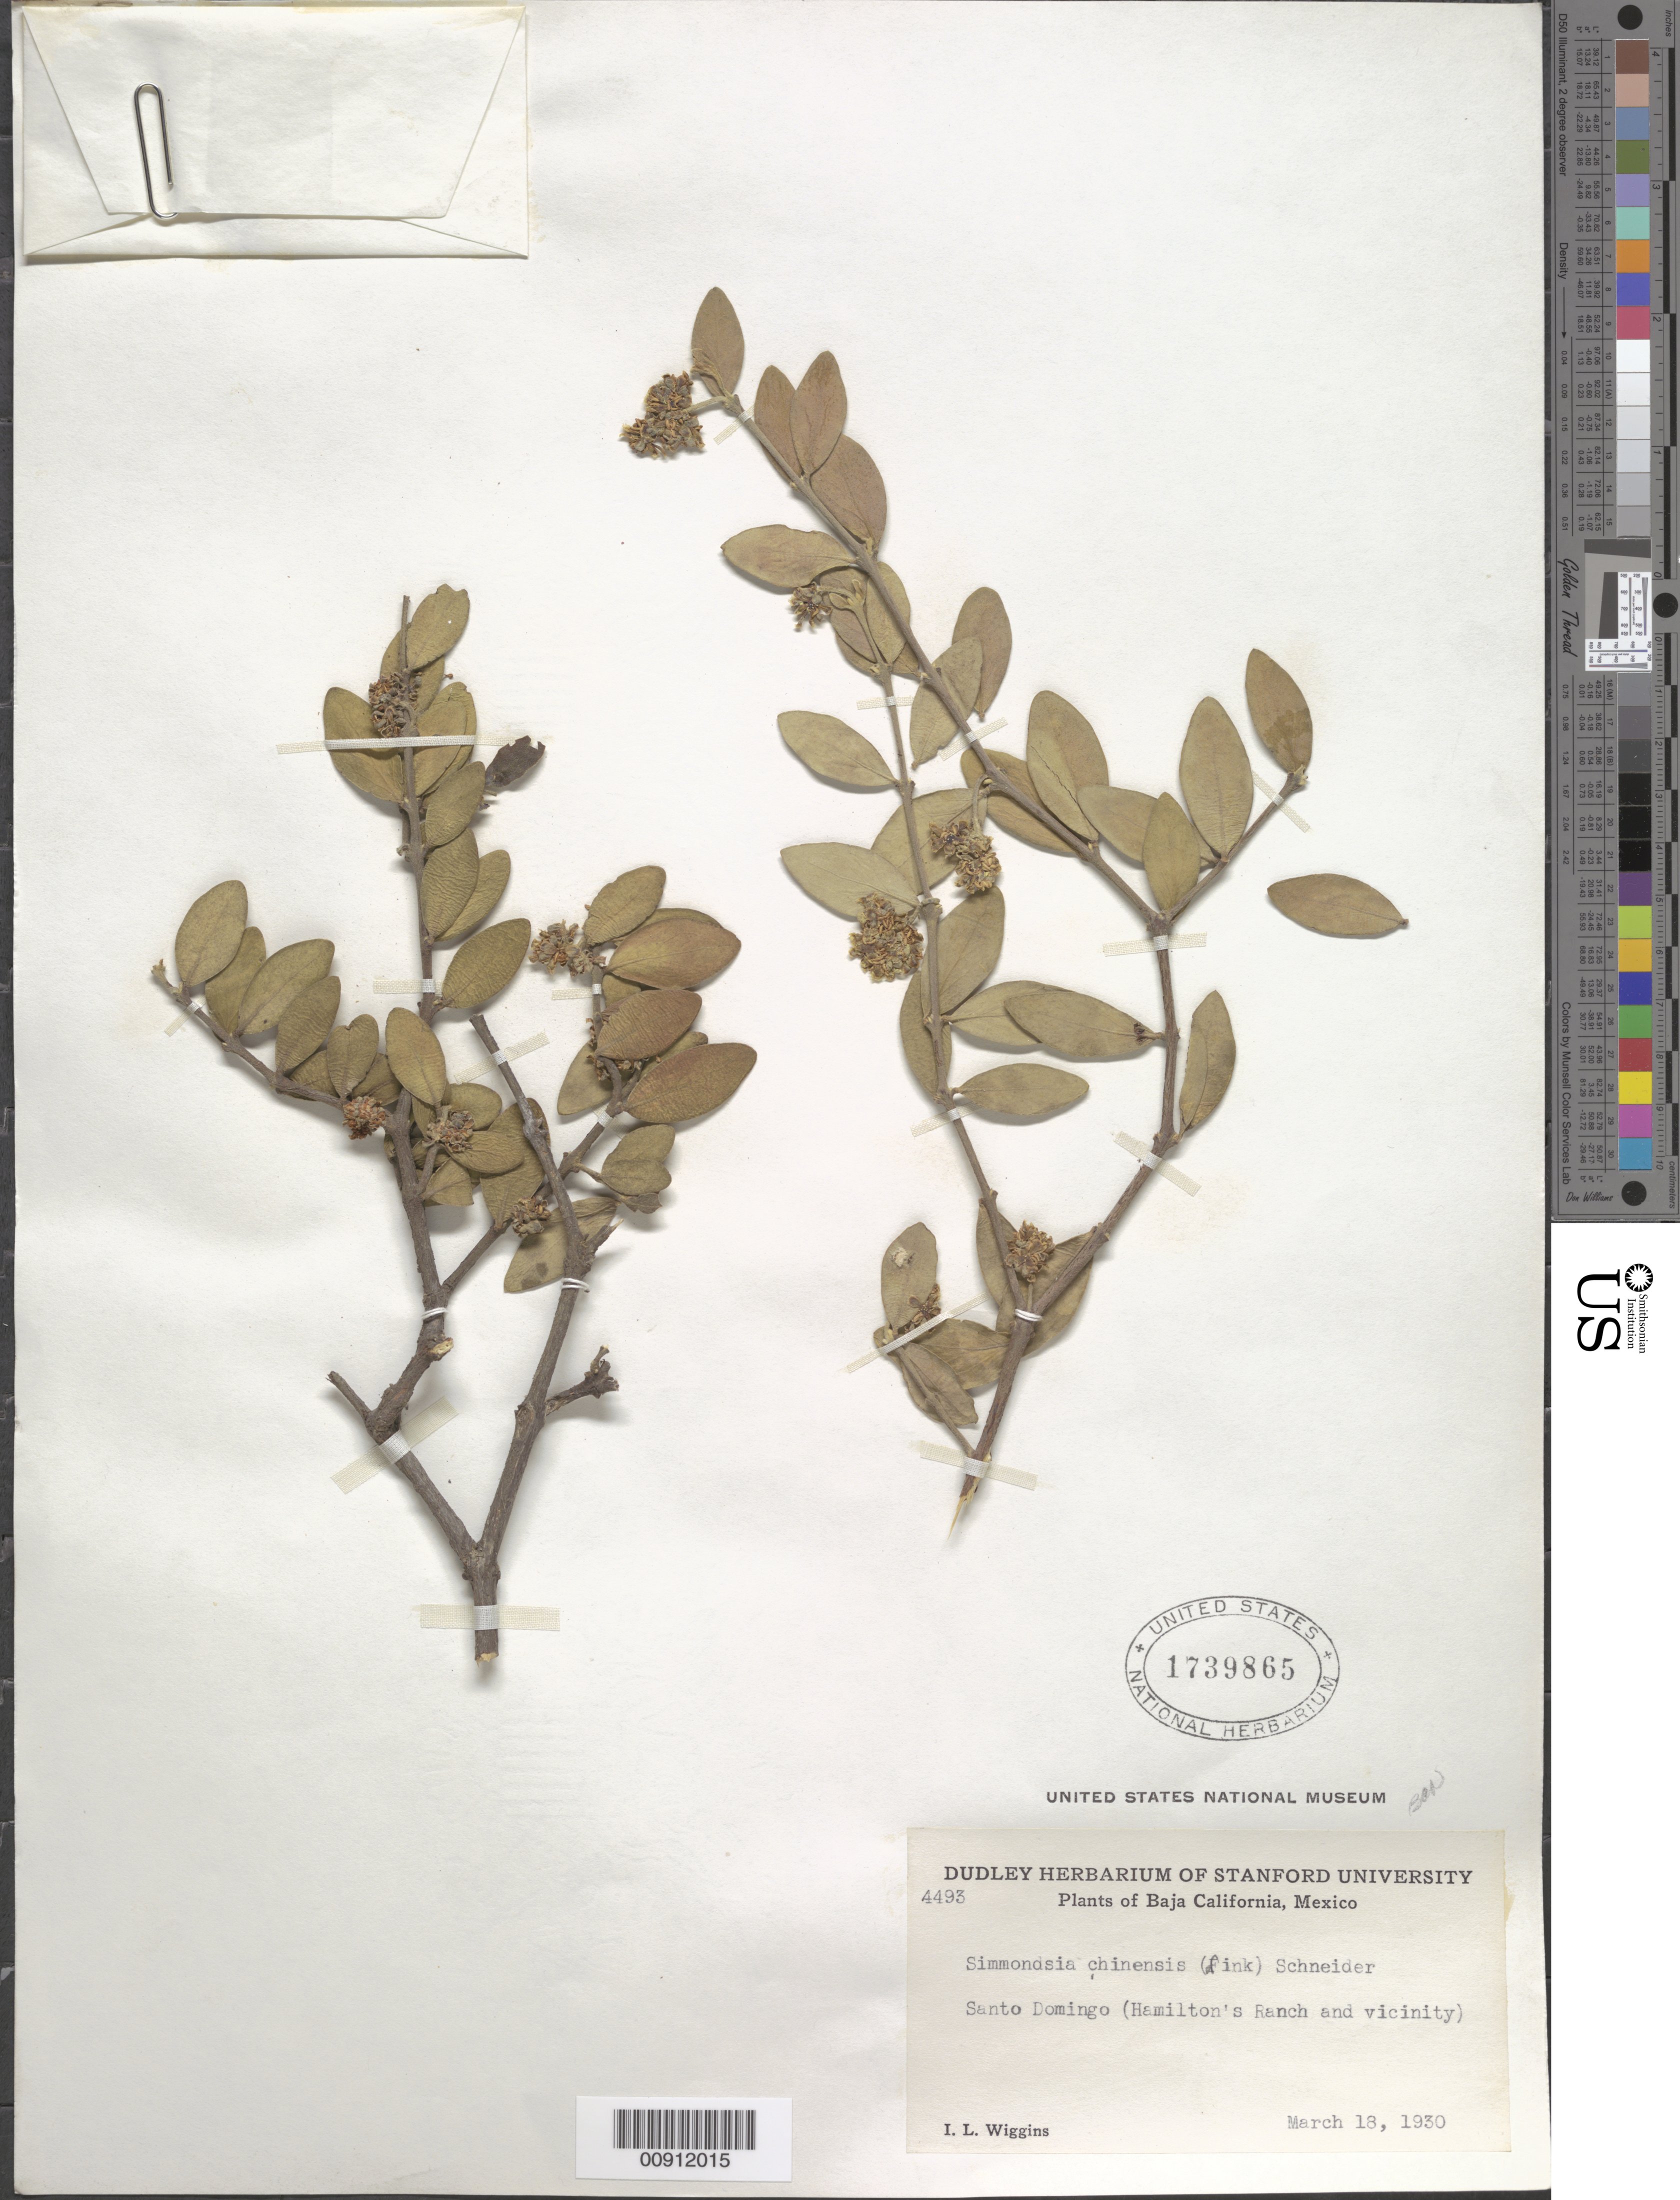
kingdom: Plantae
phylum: Tracheophyta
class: Magnoliopsida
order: Caryophyllales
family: Simmondsiaceae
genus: Simmondsia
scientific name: Simmondsia chinensis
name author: (Link) C.K. Schneid.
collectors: I. L. Wiggins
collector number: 4493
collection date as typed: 18 Mar 1930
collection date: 1930-03-18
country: Mexico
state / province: Baja California Norte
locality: Santo Domingo (Hamilton's Ranch and vicinity). Baja California.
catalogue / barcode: US 1739865